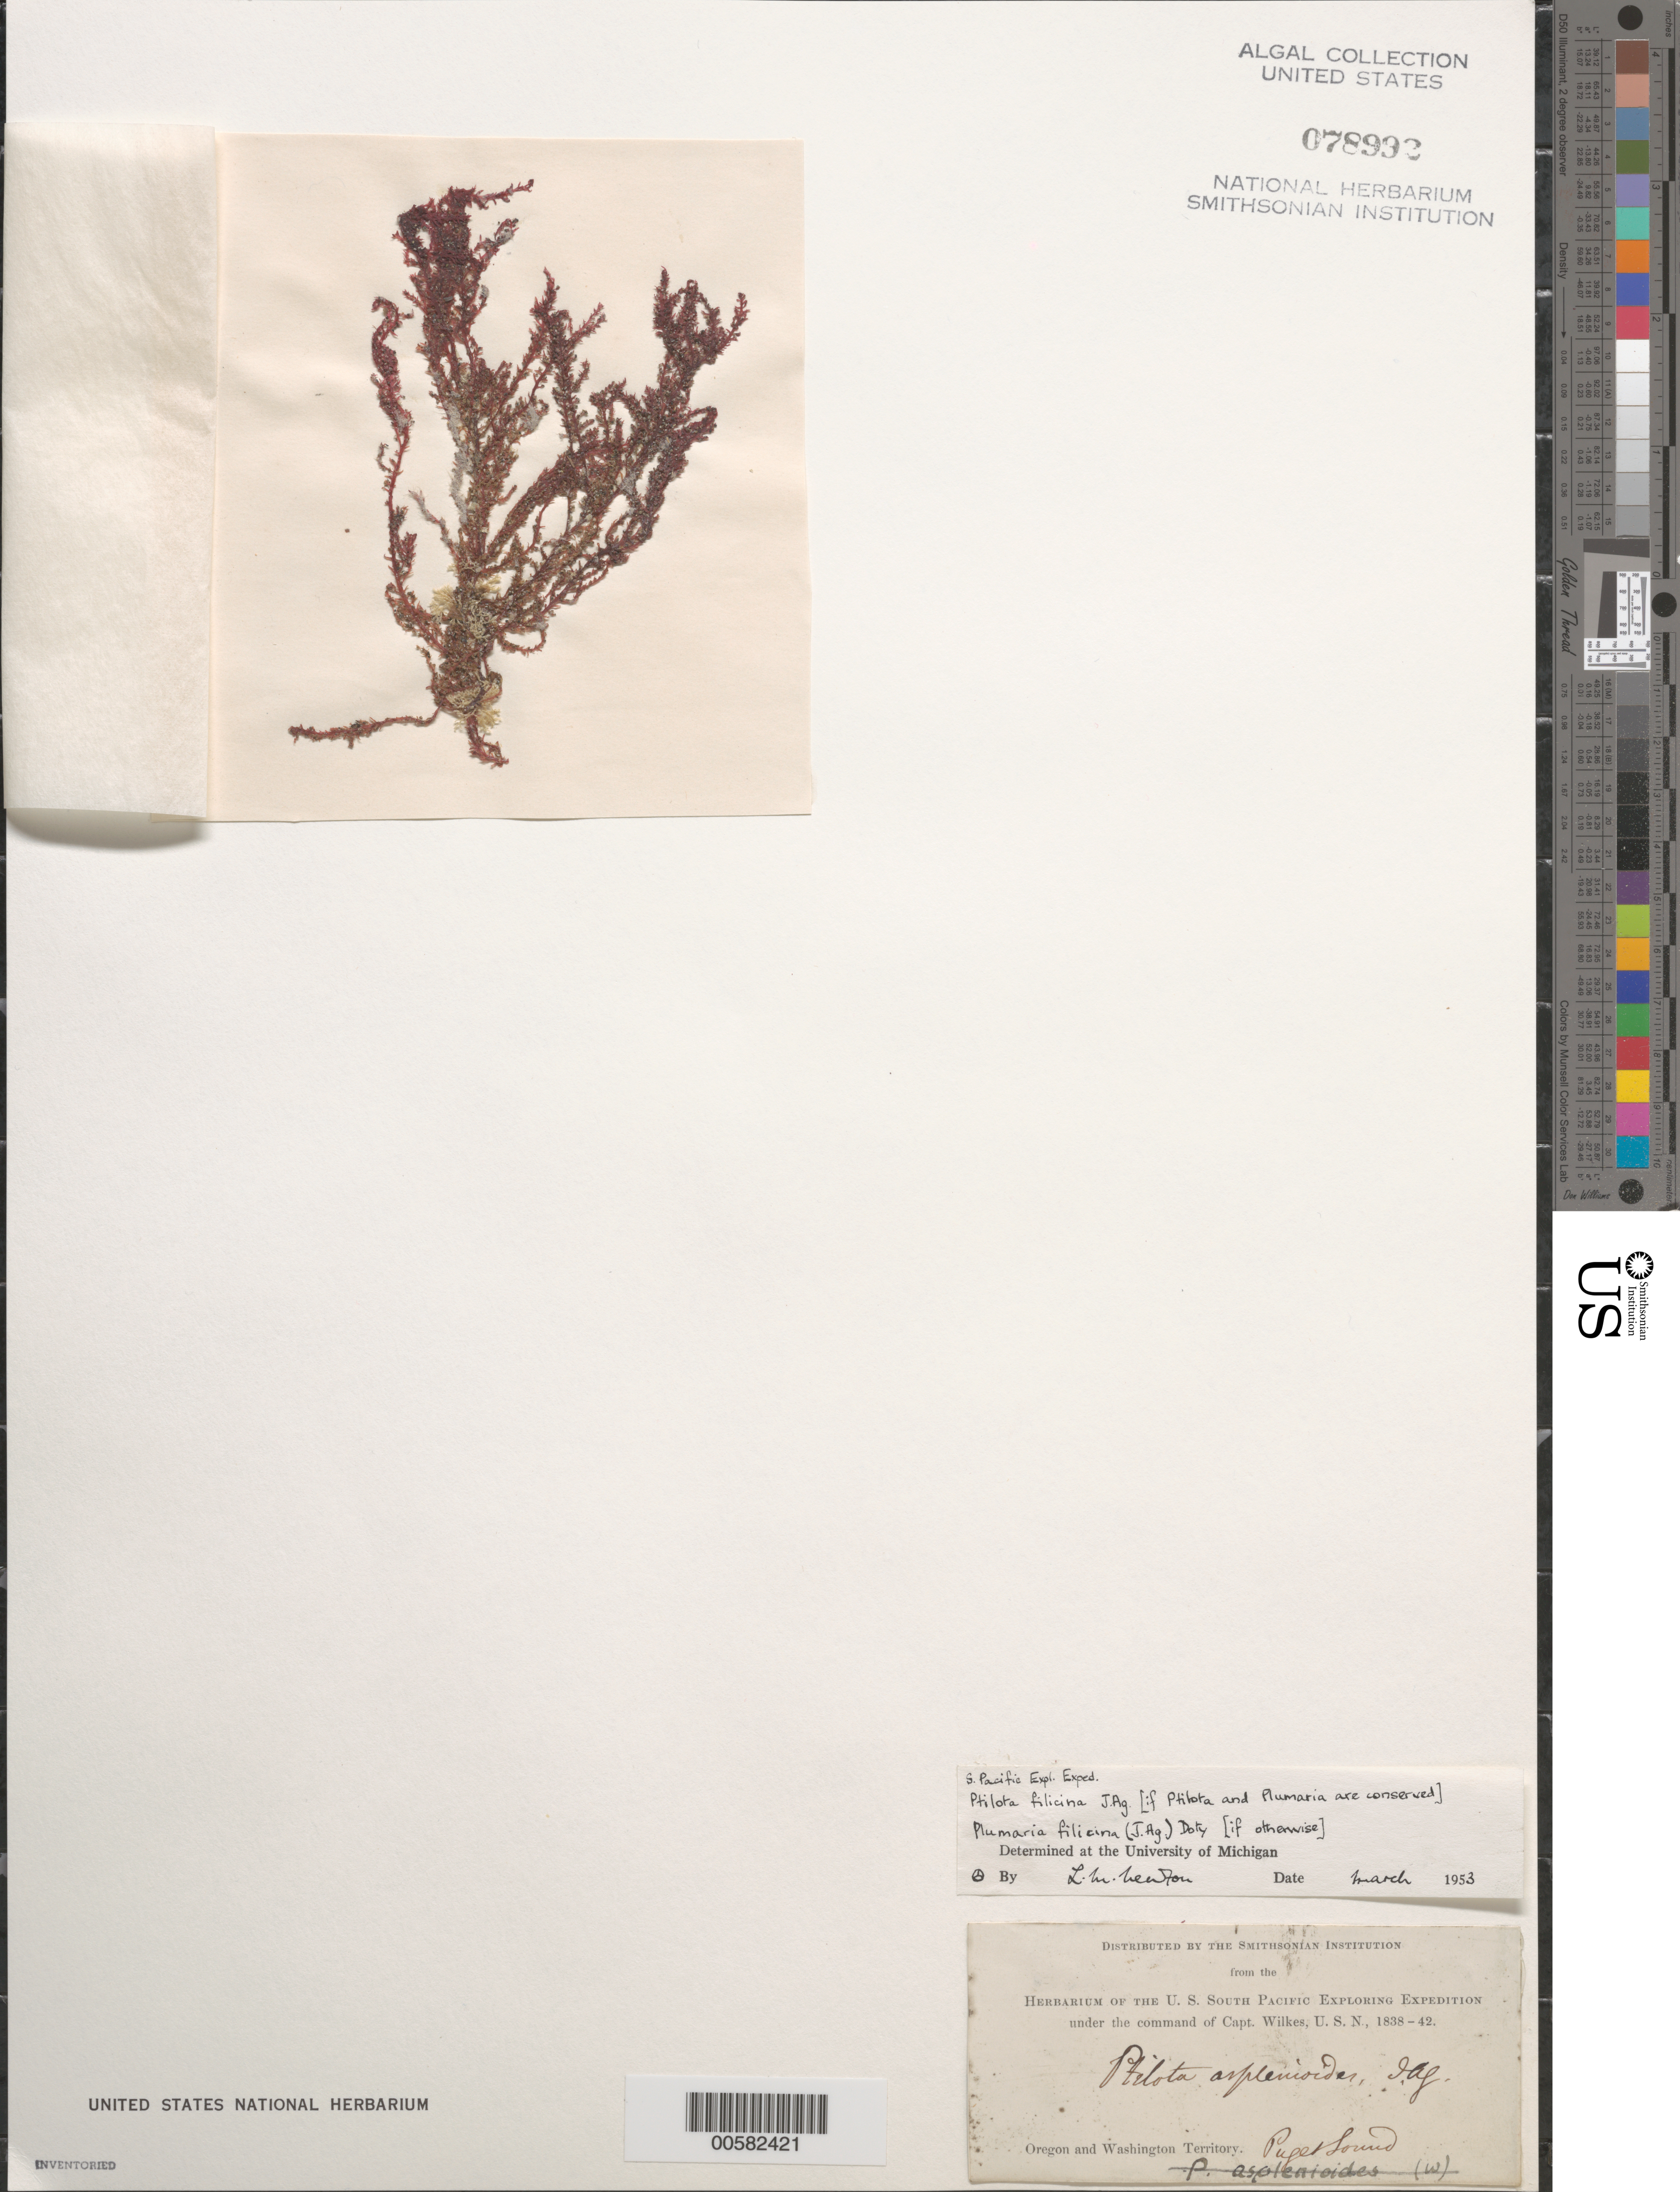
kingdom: Plantae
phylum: Rhodophyta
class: Florideophyceae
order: Ceramiales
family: Wrangeliaceae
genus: Ptilota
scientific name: Ptilota filicina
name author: J. Agardh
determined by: Newton, Linda M.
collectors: W. D. Brackenridge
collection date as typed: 1841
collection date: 1841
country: United States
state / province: Washington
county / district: King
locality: Puget Sound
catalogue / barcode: US 78992